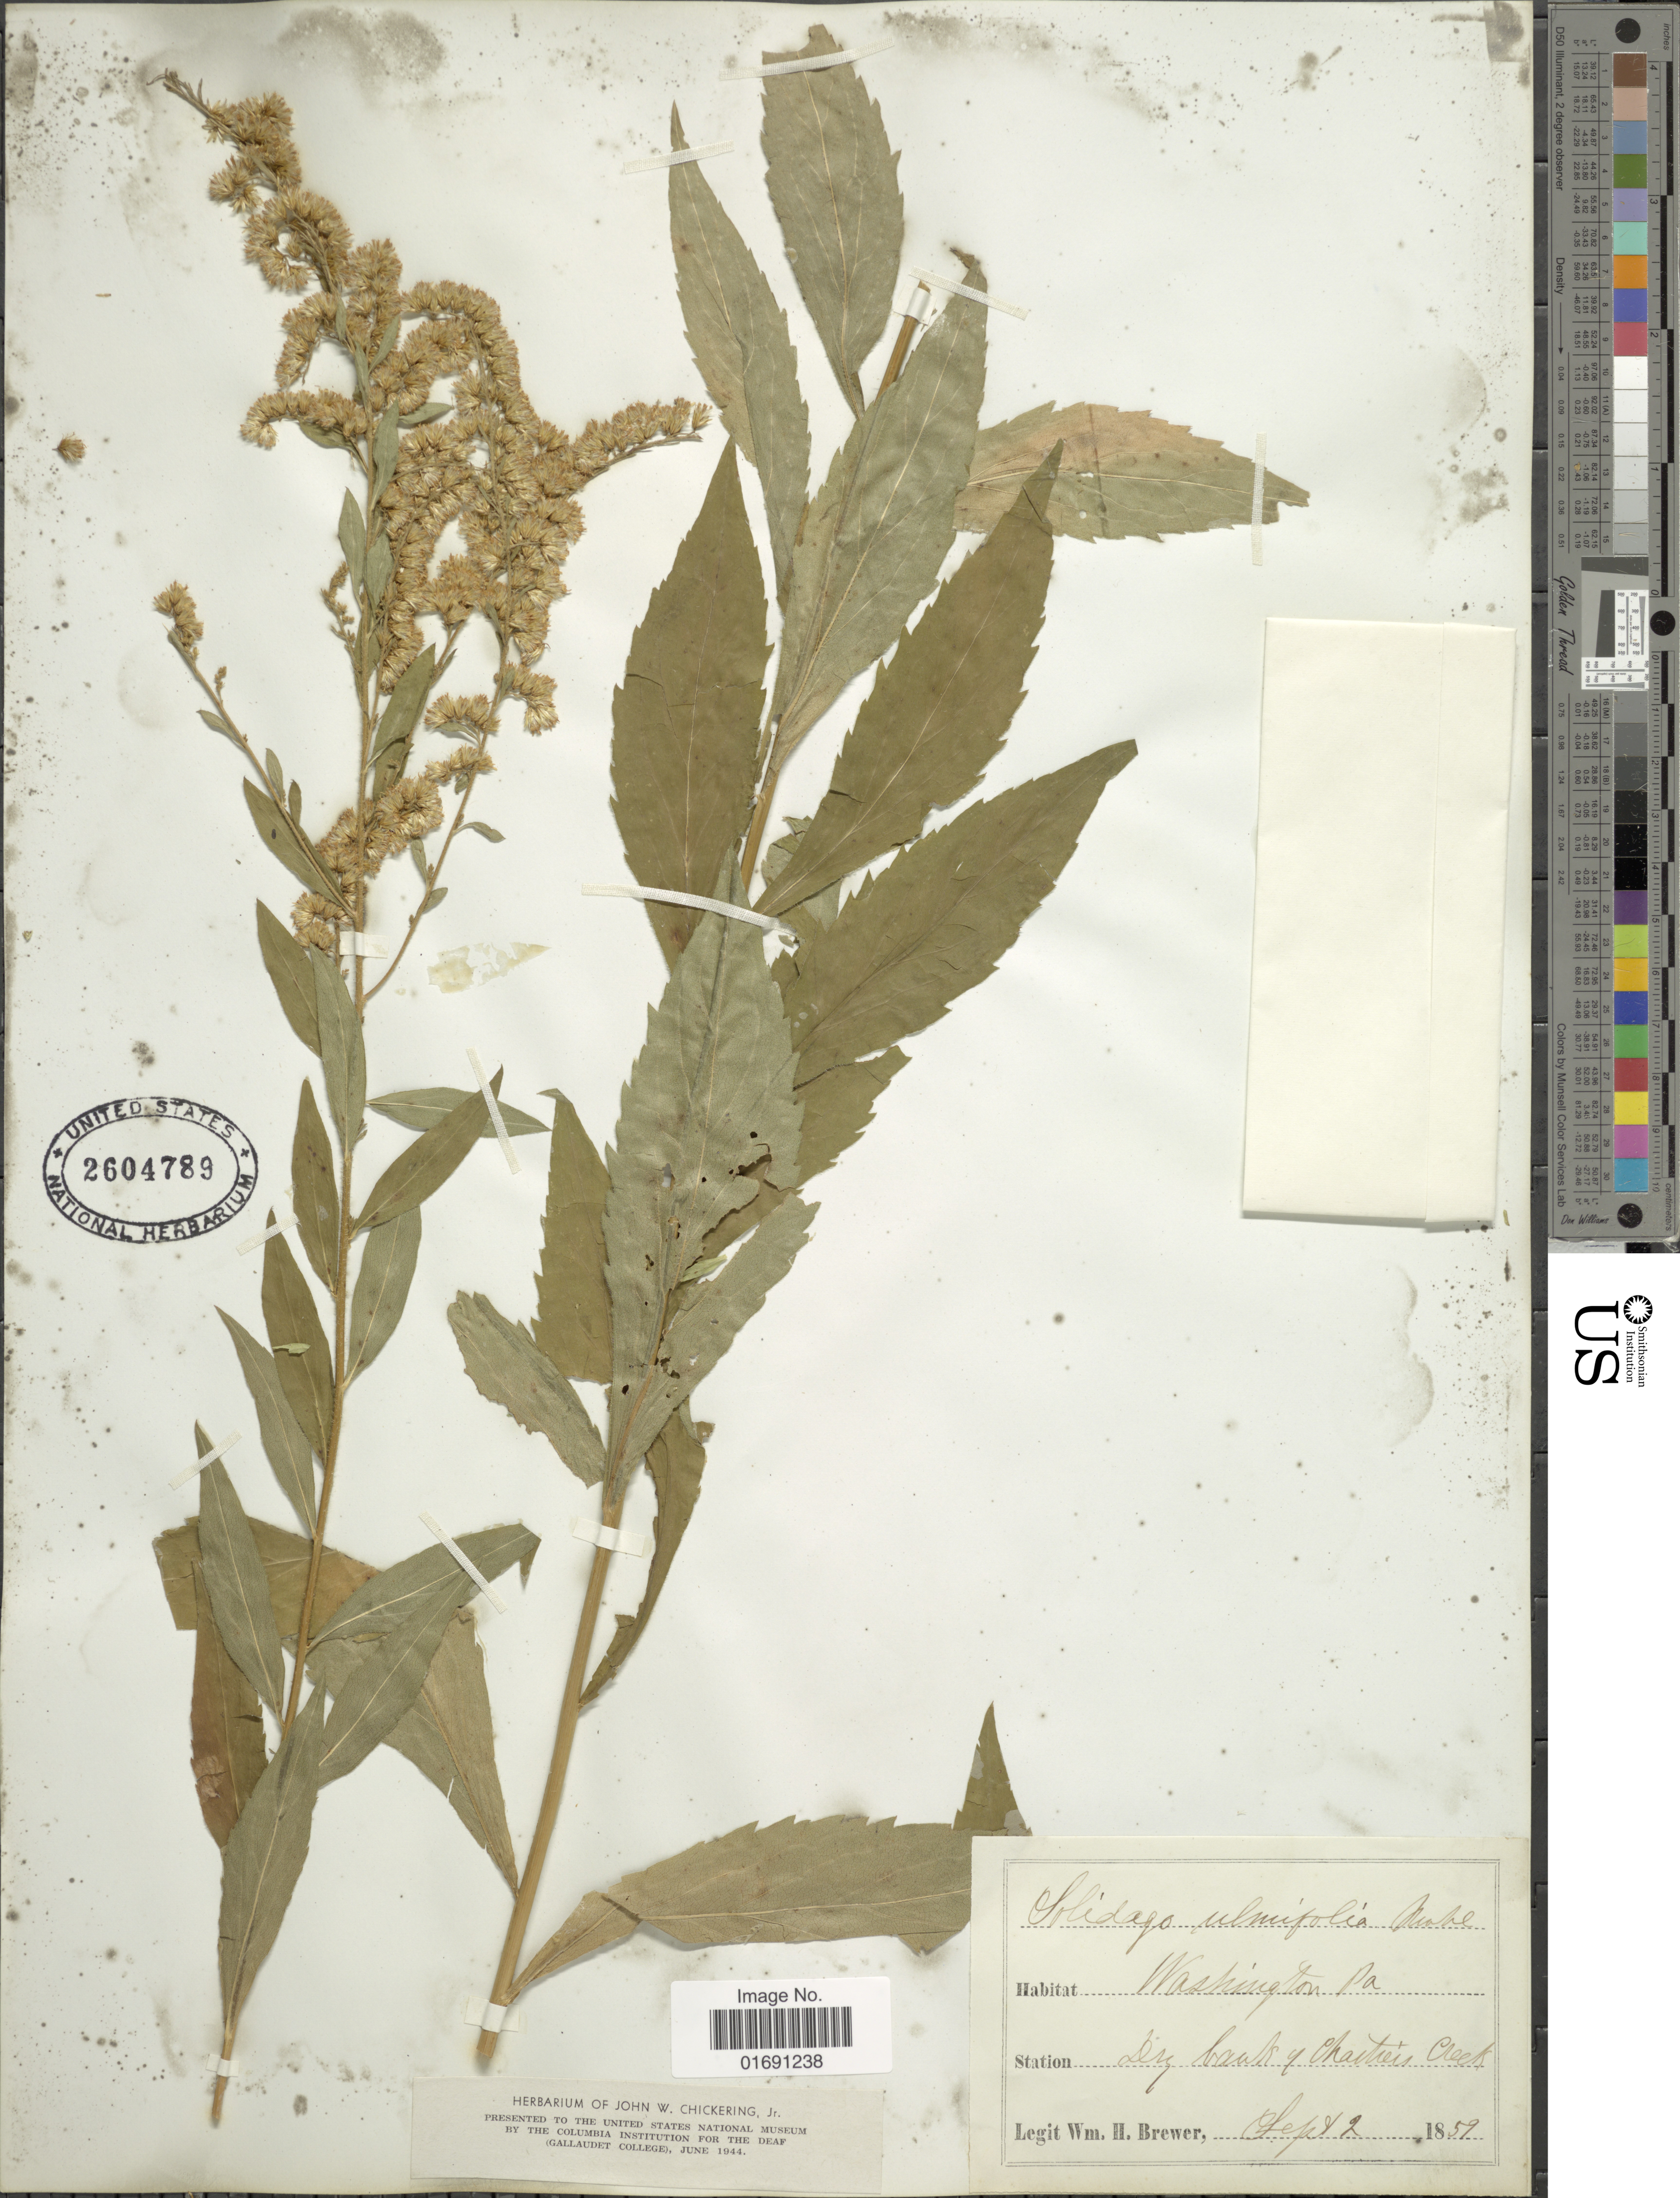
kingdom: Plantae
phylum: Tracheophyta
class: Magnoliopsida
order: Asterales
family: Asteraceae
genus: Solidago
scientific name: Solidago ulmifolia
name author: Muhl. ex Willd.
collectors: W. H. Brewer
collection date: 1859-09-02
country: United States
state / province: Pennsylvania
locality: Washington, Dry bank of Chacters Creek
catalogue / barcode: US 2604789